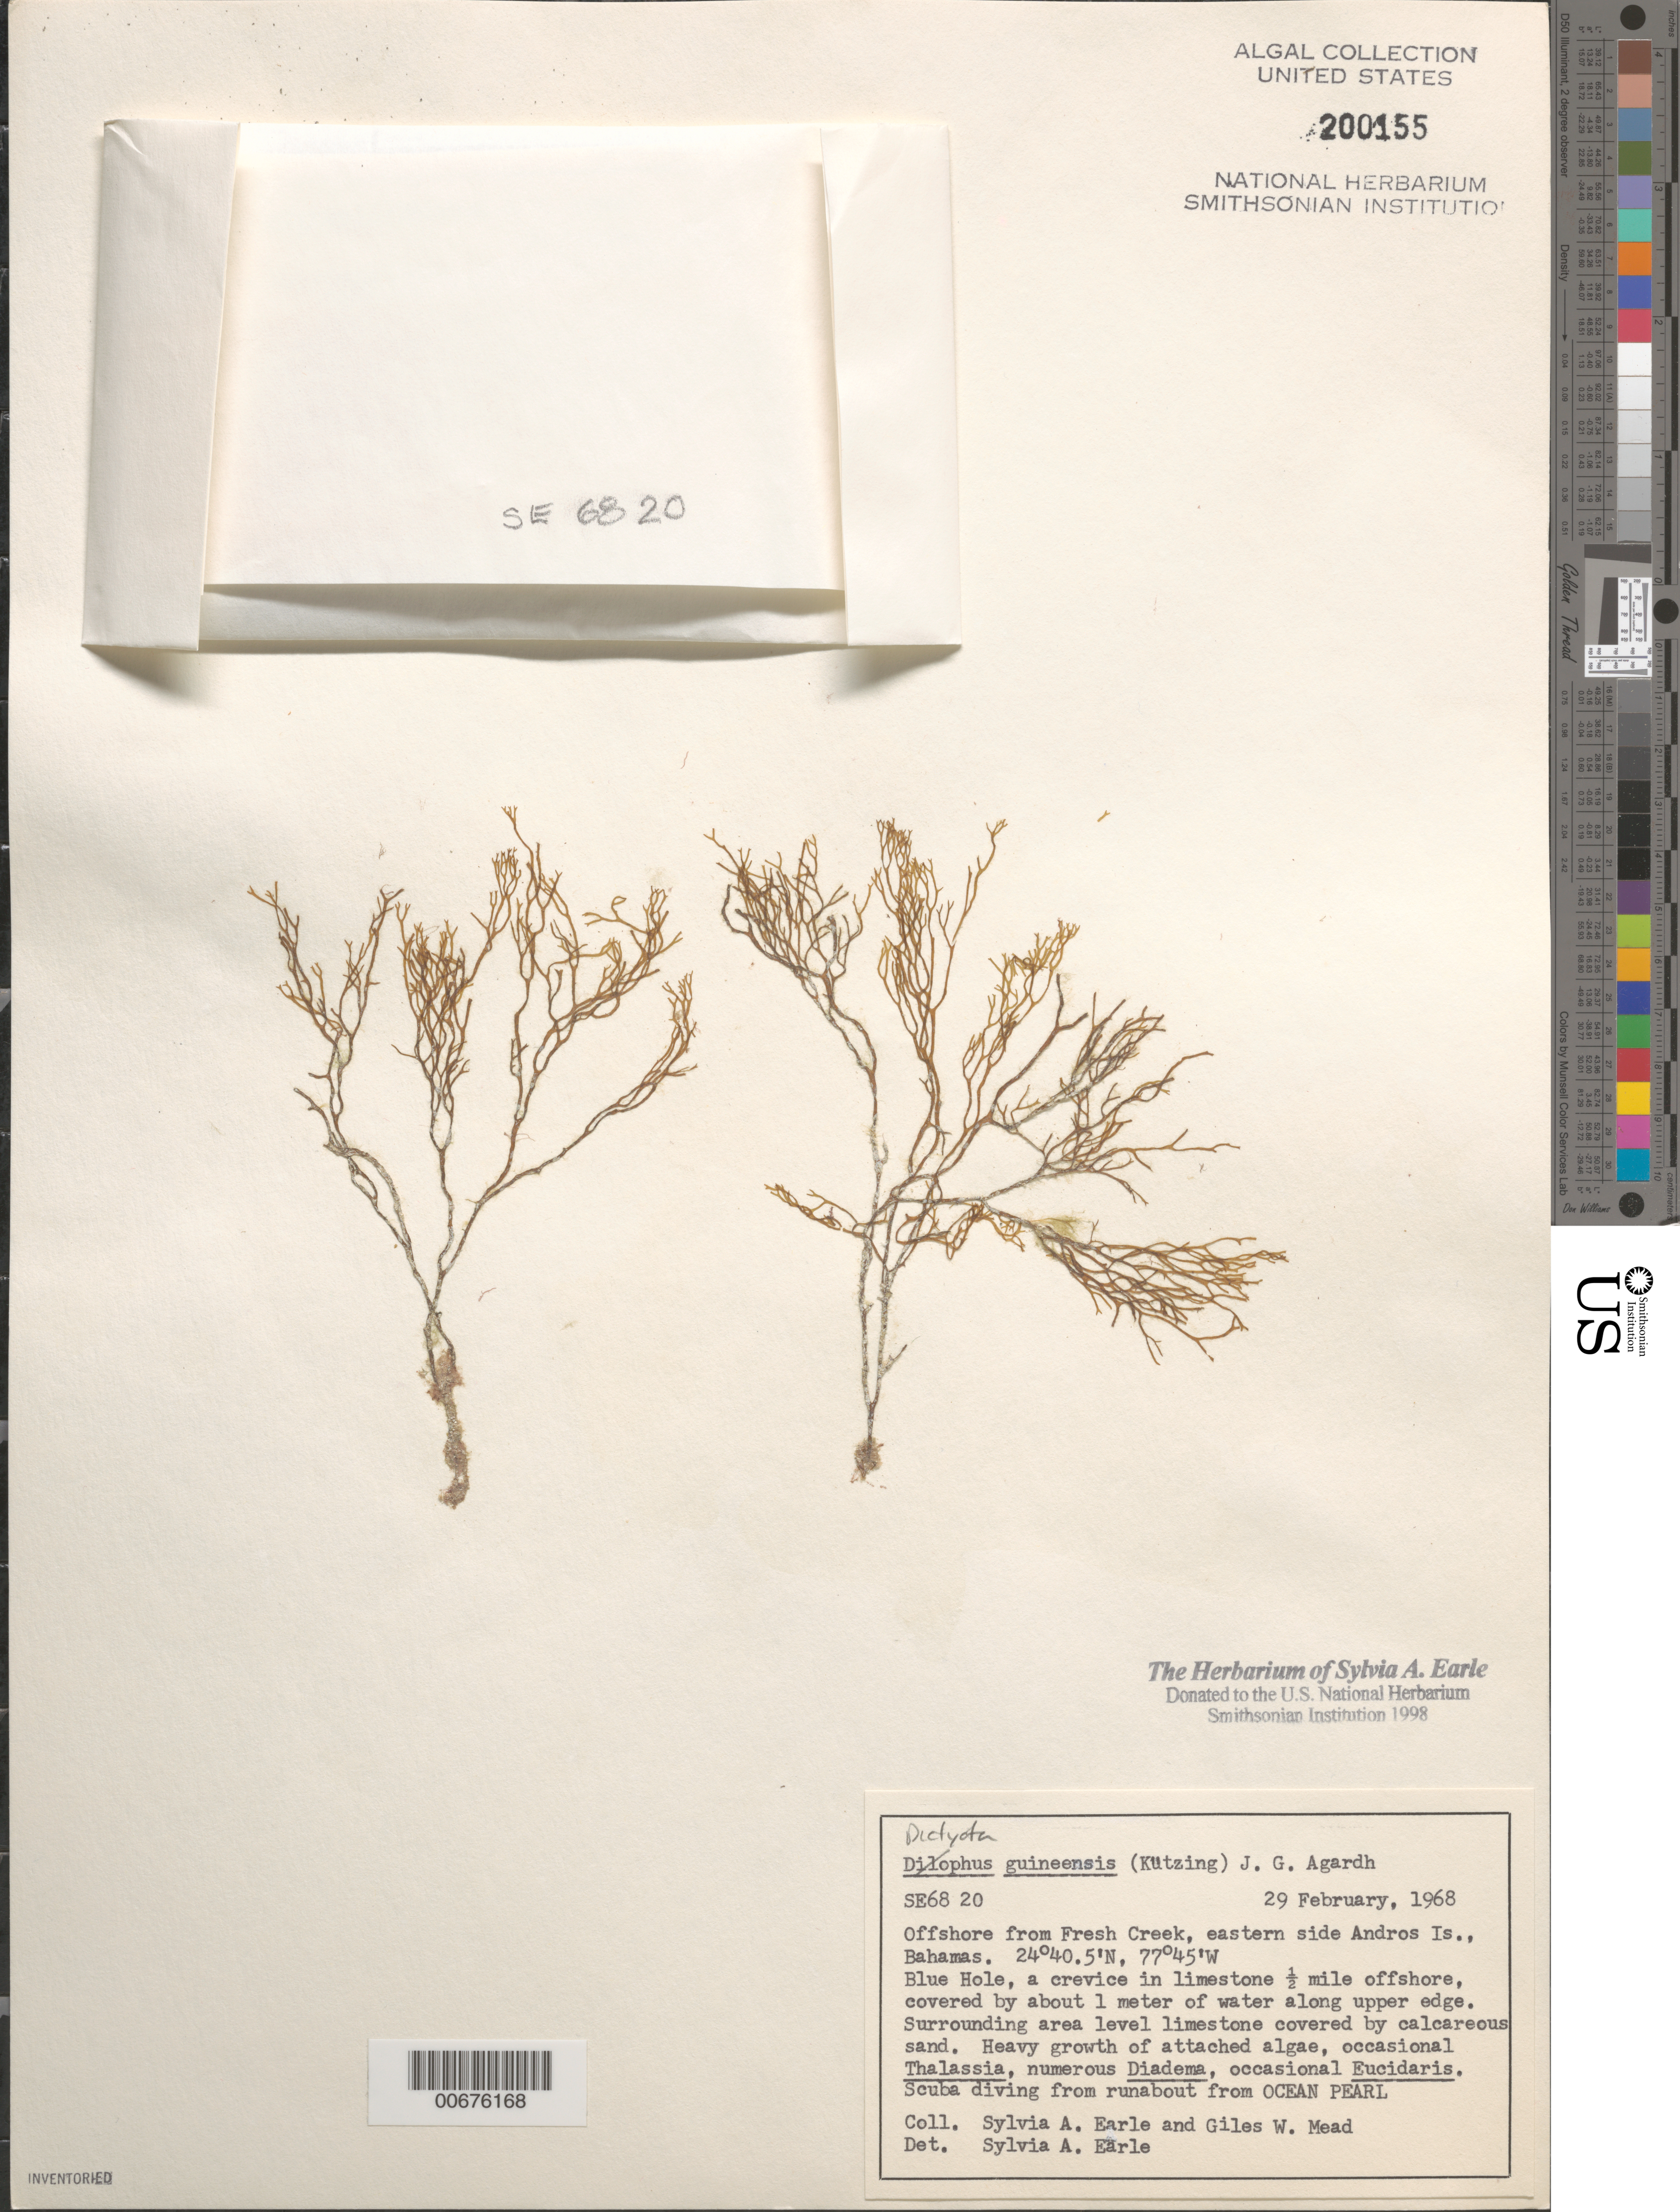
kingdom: Chromista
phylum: Ochrophyta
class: Phaeophyceae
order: Dictyotales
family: Dictyotaceae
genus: Dictyota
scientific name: Dictyota guineensis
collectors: S. A. Earle & G. W. Mead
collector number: SE 6820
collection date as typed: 29 Feb 1968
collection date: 1968-02-29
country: Bahamas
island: Andros Island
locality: Blue Hole, off Fresh Creek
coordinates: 24 40.5' N, 77 45' W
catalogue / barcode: US 200155